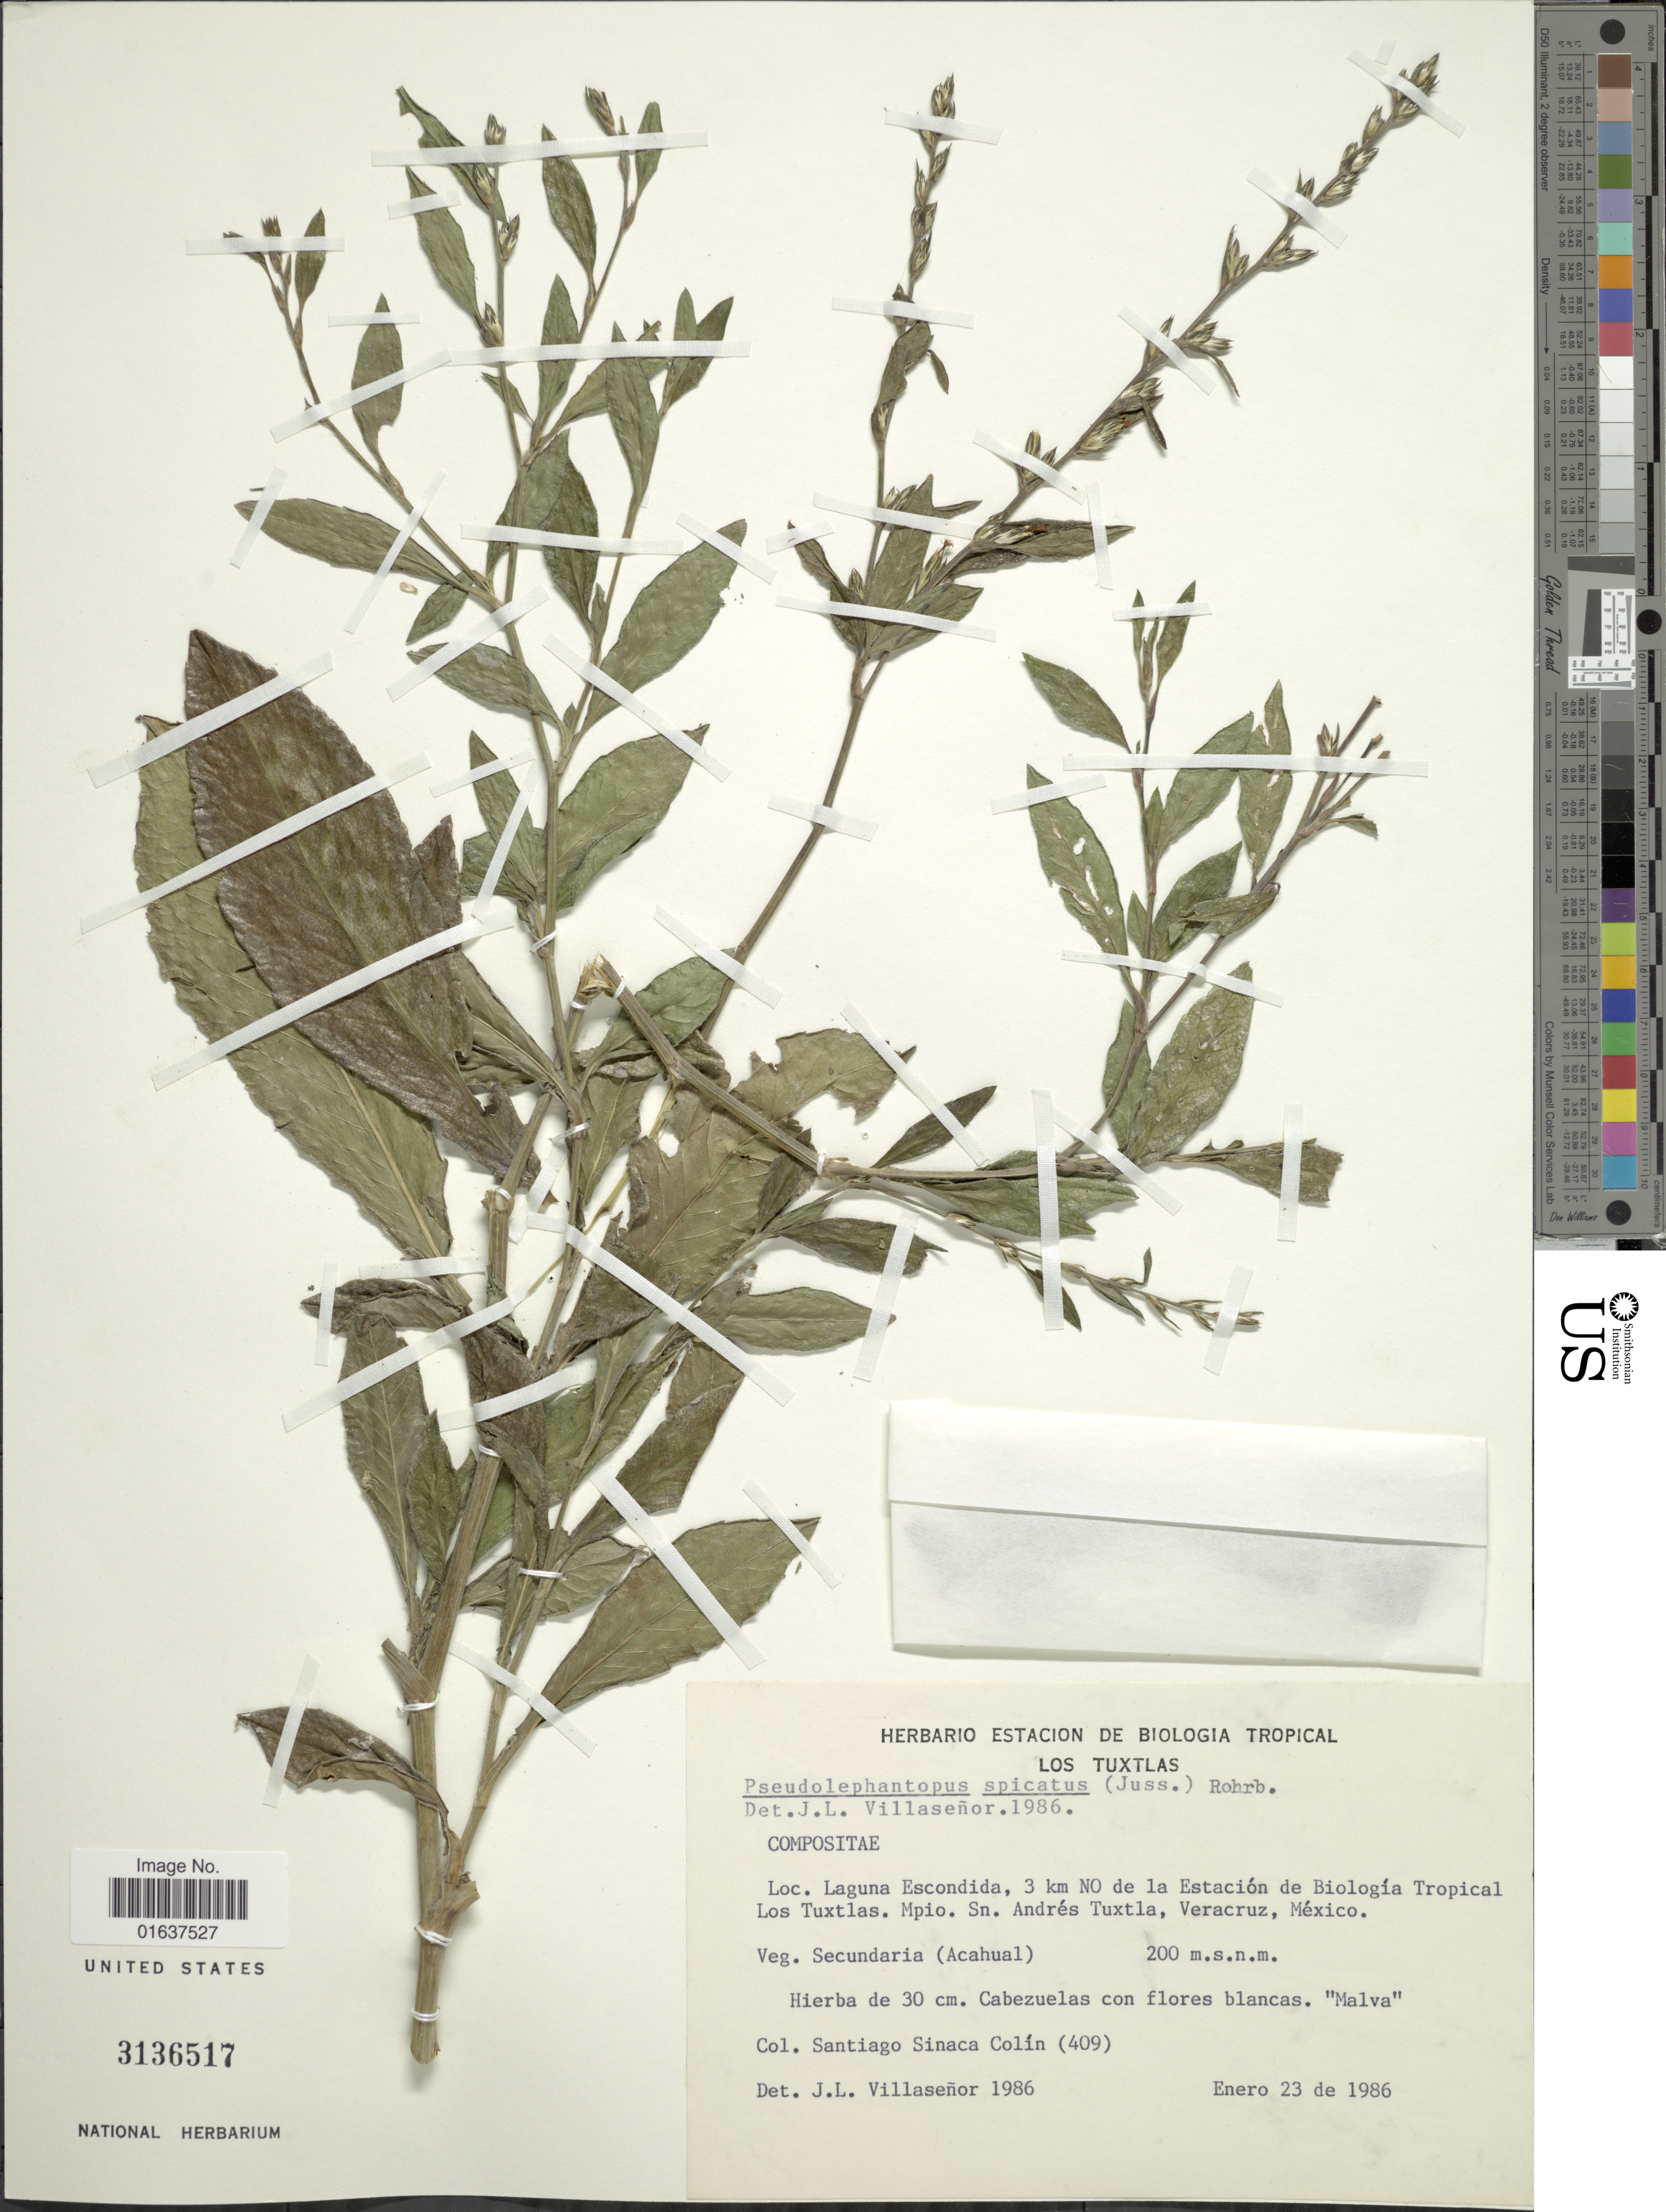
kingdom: Plantae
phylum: Tracheophyta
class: Magnoliopsida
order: Asterales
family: Asteraceae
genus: Pseudelephantopus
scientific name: Pseudelephantopus spicatus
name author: (Juss. ex Aubl.) C.F. Baker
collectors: S. Sinaca-Colin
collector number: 1986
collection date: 1986-01-23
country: Mexico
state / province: Veracruz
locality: Laguna Escondida, 3 km NE de la Estacion de Biologia Tropical Los Tuxtlas. Mpio Sn. Andre Tuxtla, Veracruz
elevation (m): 200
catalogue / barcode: US 3136517